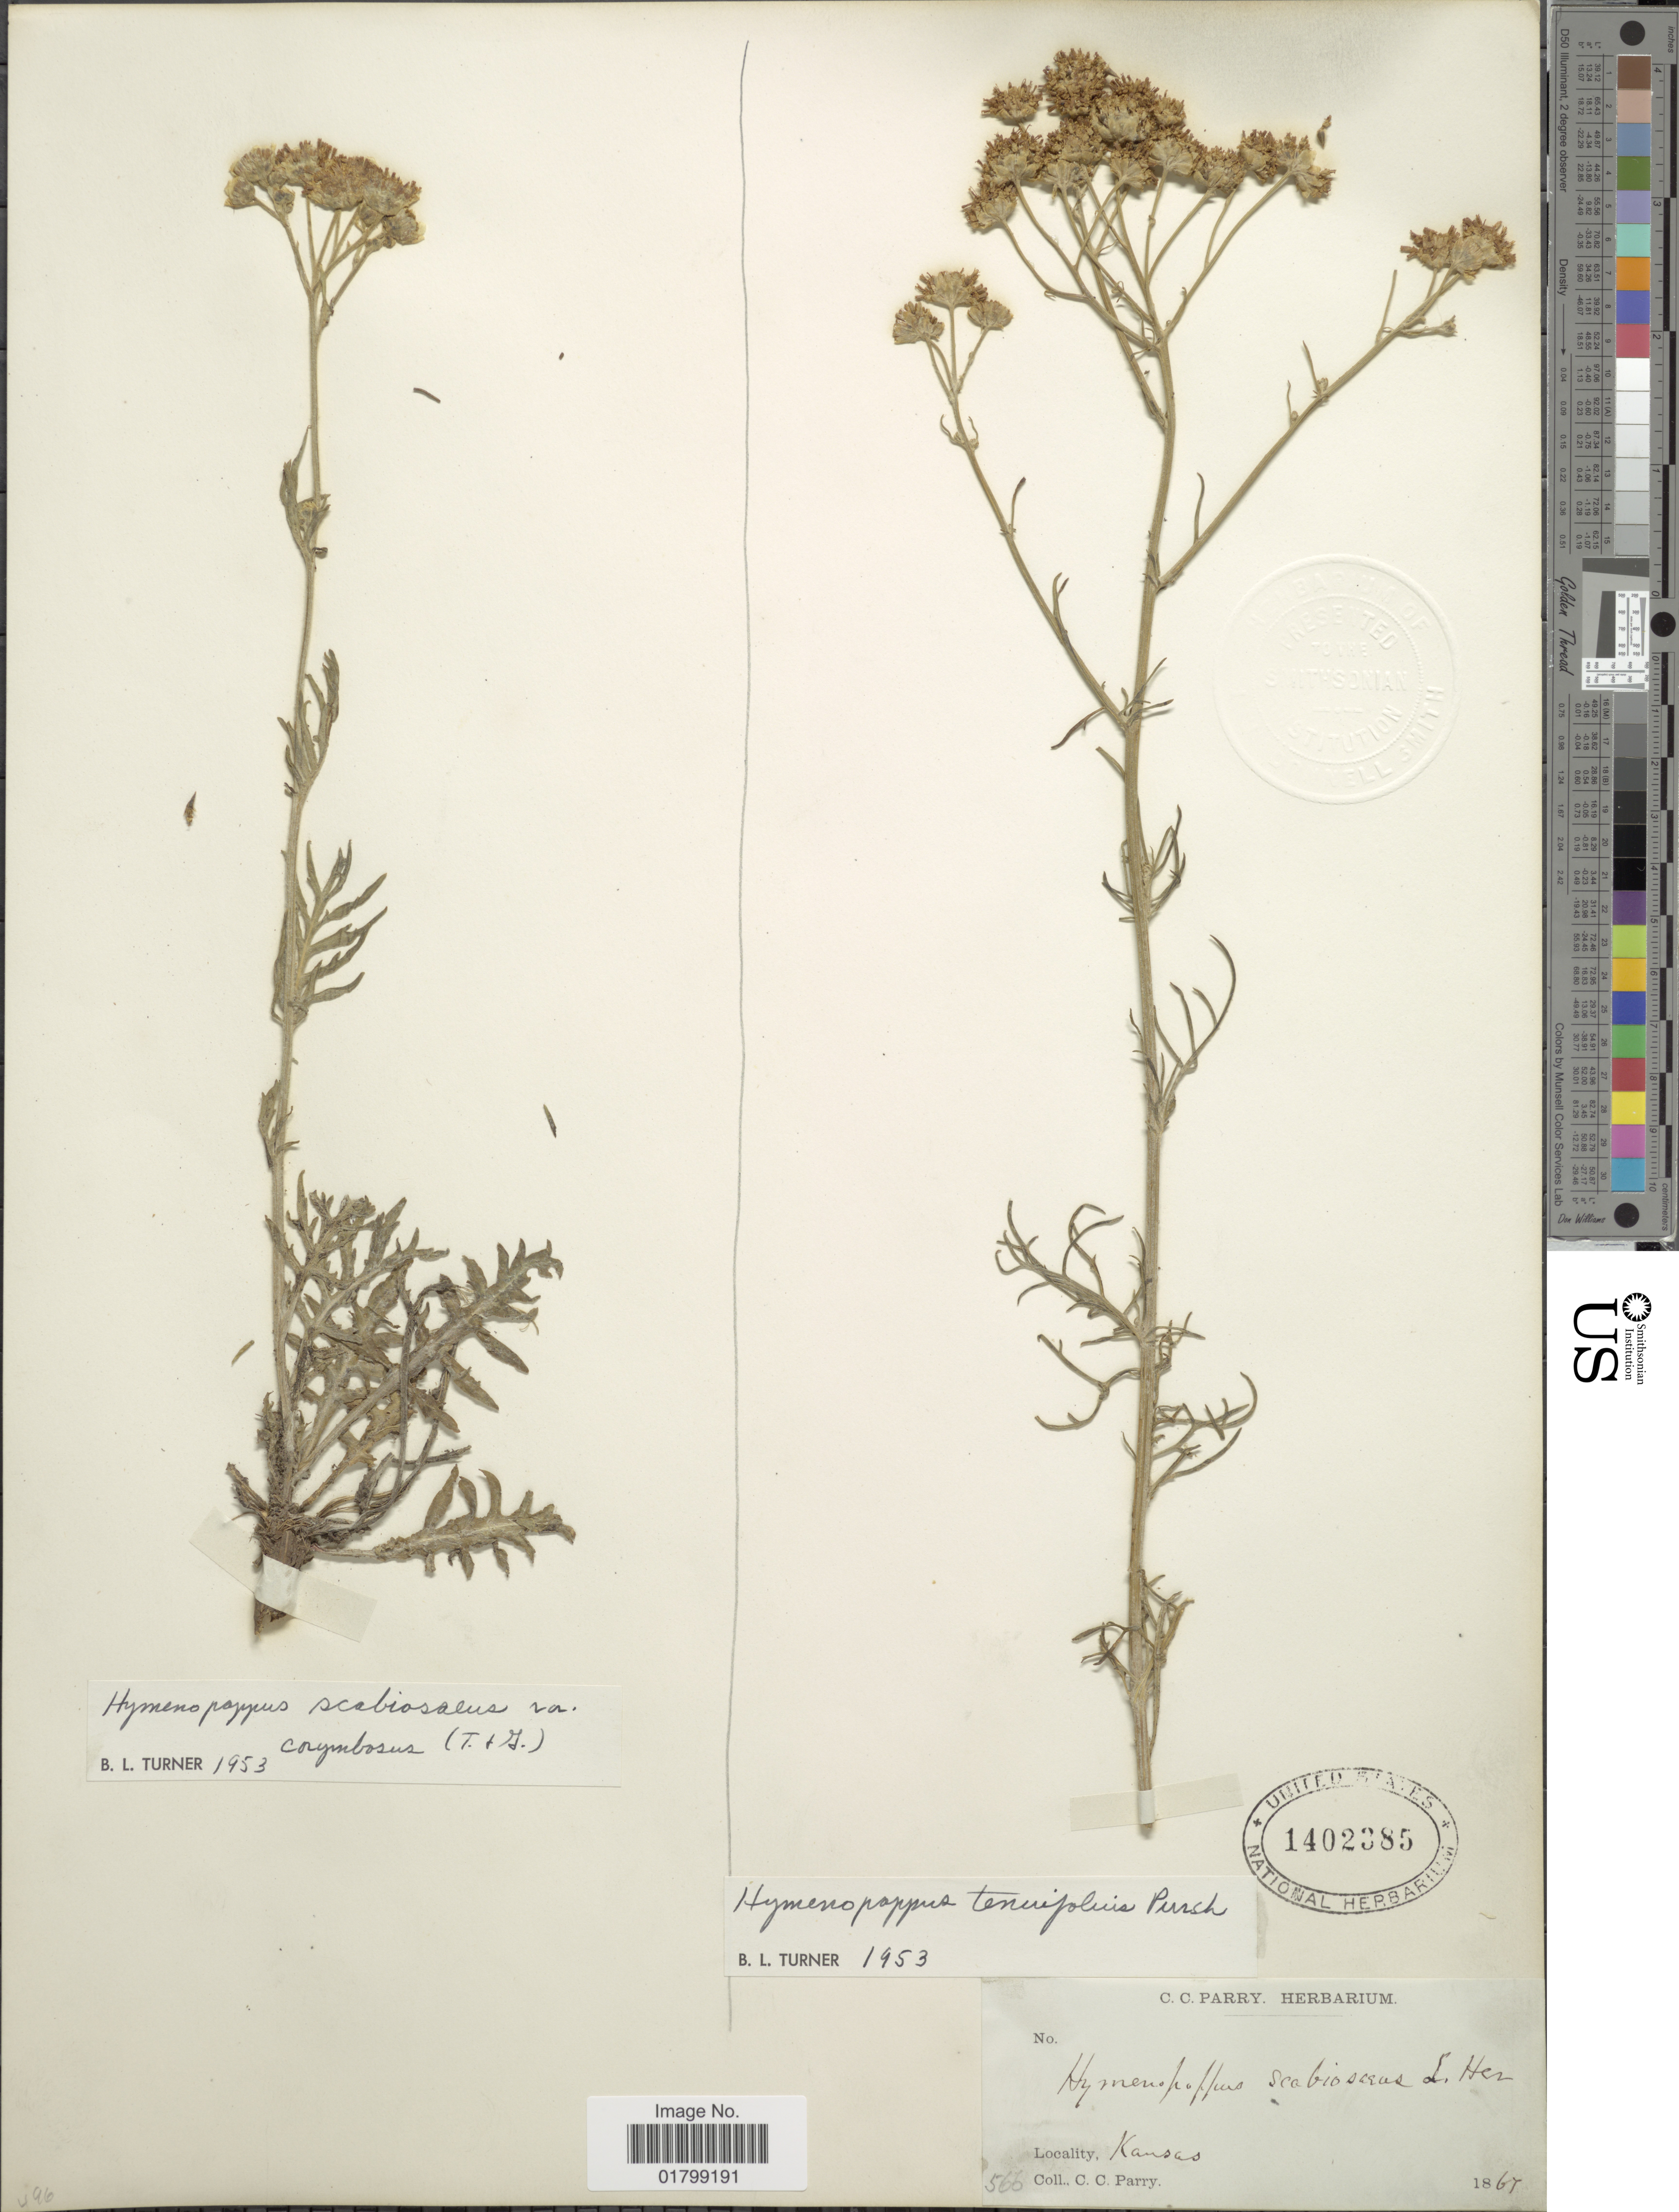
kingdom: Plantae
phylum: Tracheophyta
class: Magnoliopsida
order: Asterales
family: Asteraceae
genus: Hymenopappus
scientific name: Hymenopappus tenuifolius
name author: Pursh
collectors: C. C. Parry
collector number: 566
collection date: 1867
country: United States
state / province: Kansas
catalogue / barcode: US 1402385